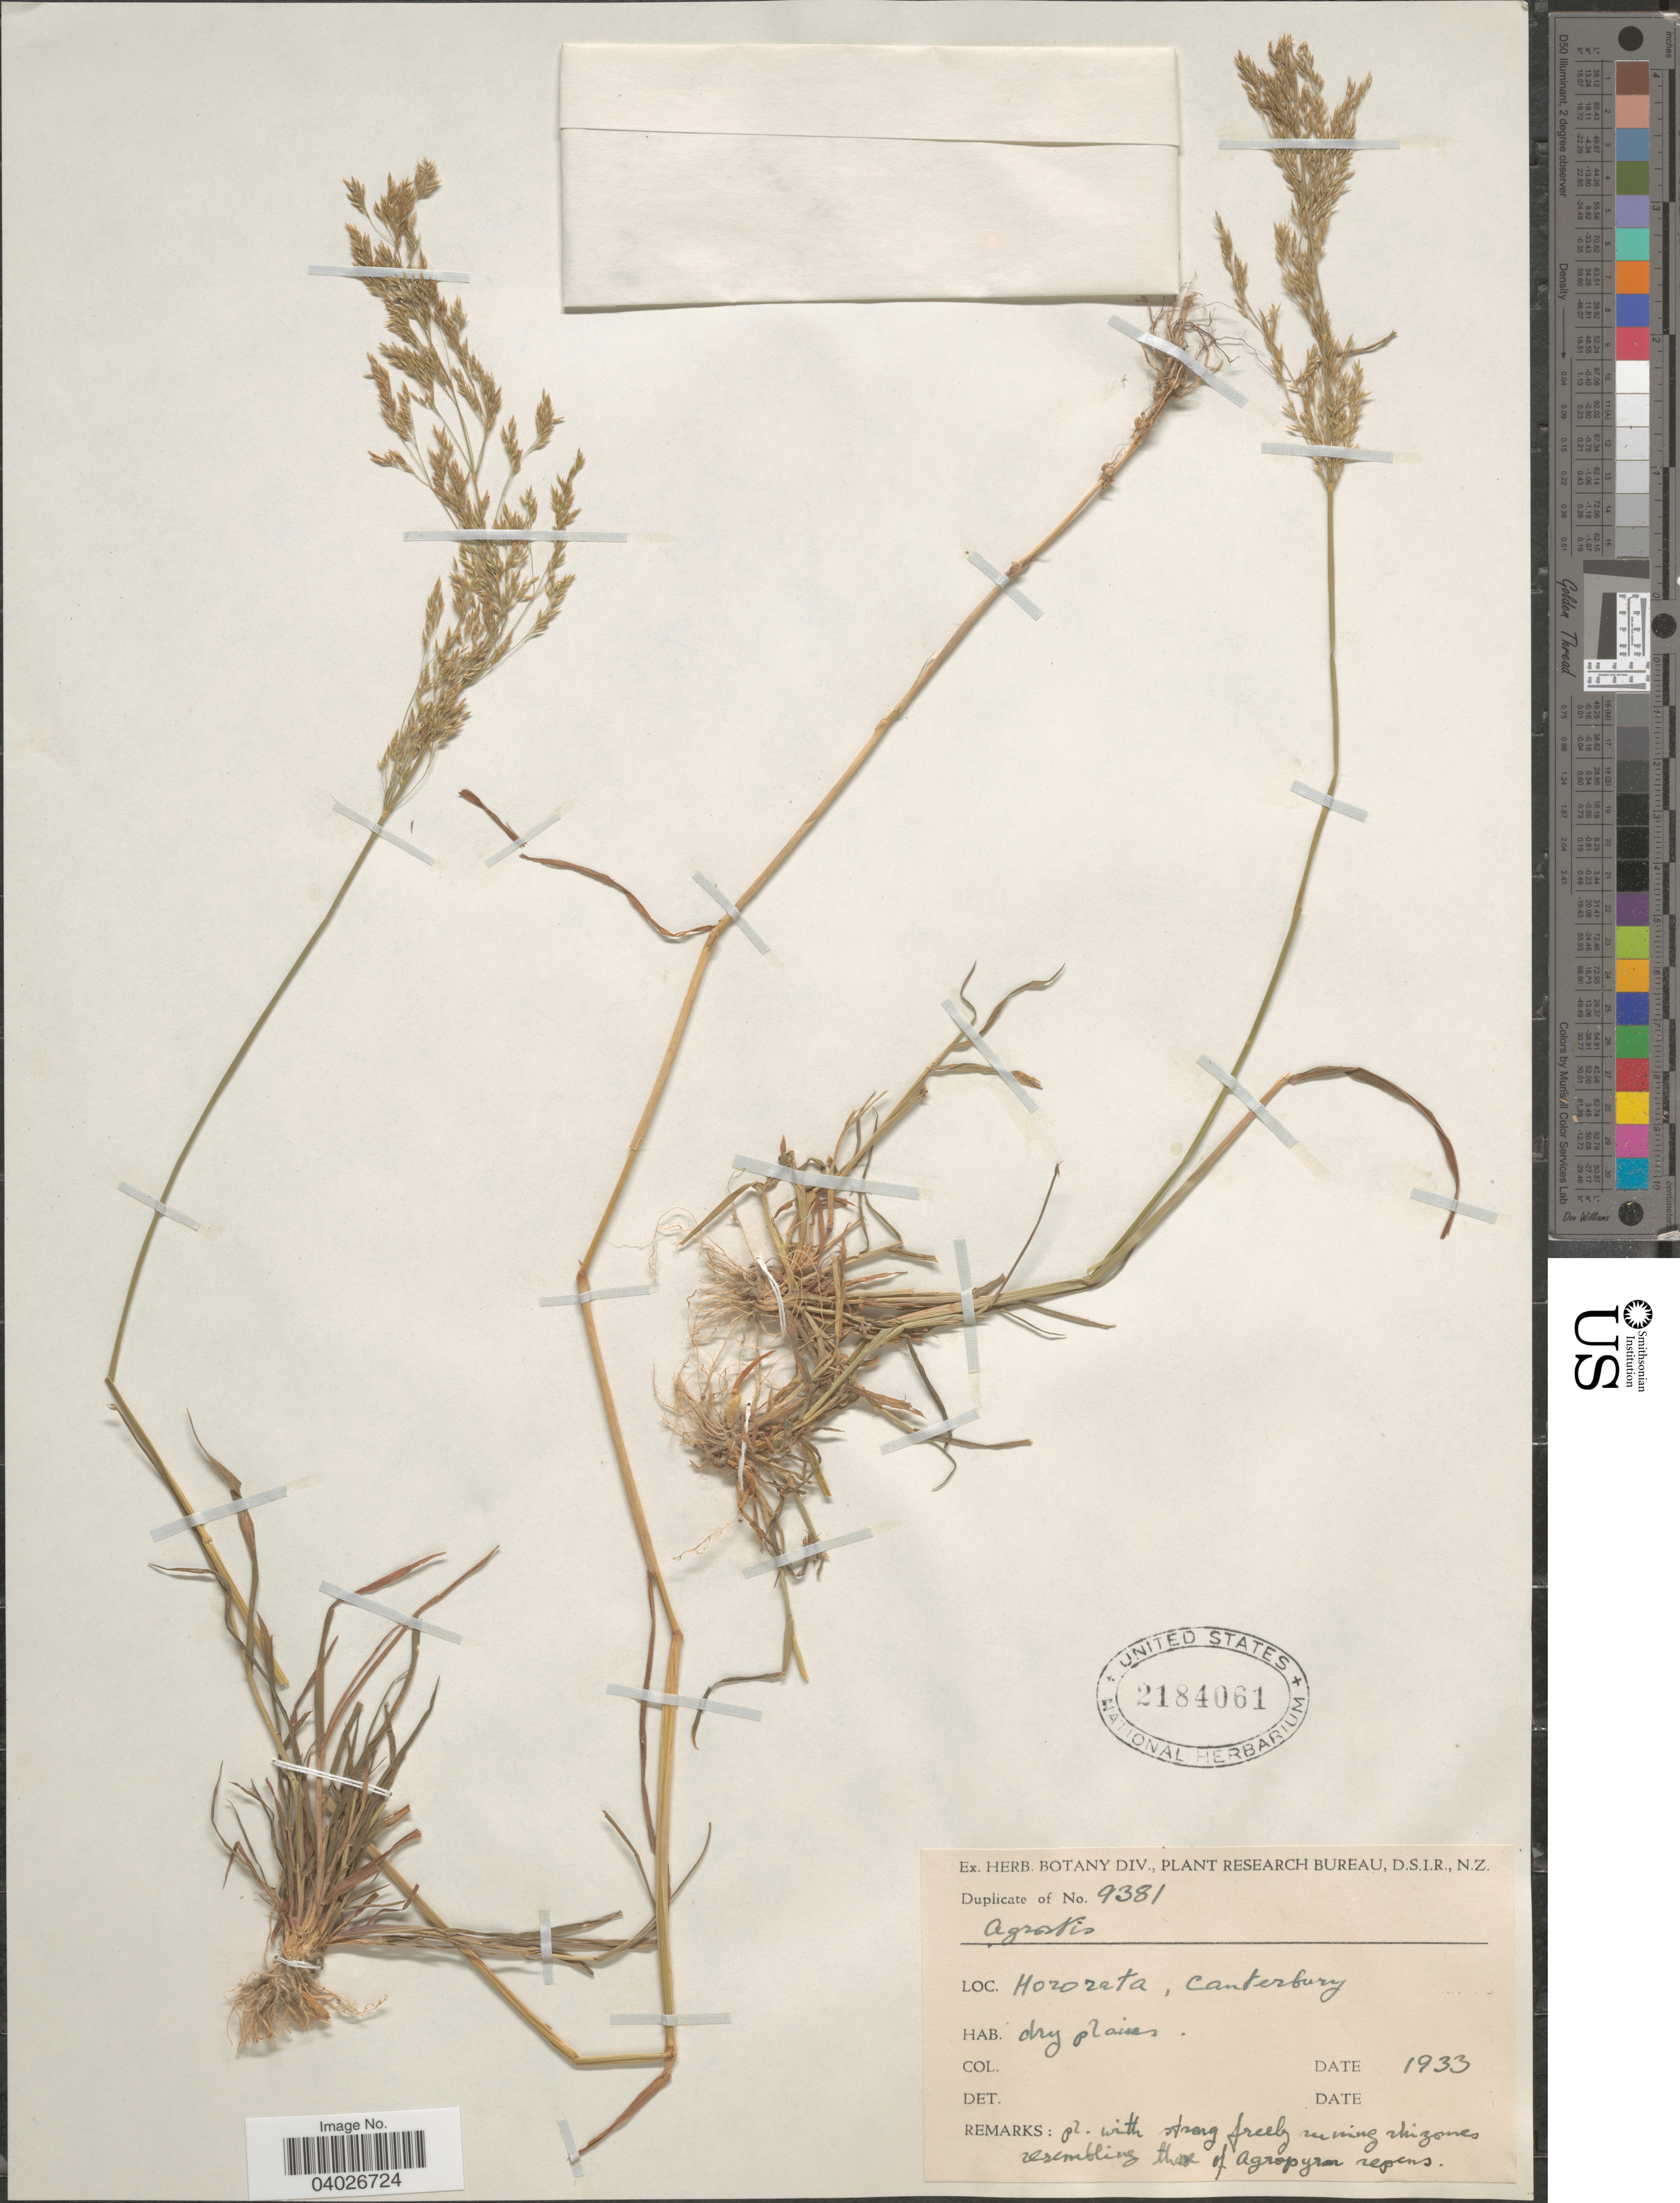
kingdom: Plantae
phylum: Tracheophyta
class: Liliopsida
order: Poales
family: Poaceae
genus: Agrostis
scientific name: Agrostis sp.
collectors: Ex Herb. Botany Div.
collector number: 9381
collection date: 1933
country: New Zealand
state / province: Canterbury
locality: Hororata.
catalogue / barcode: US 2184061